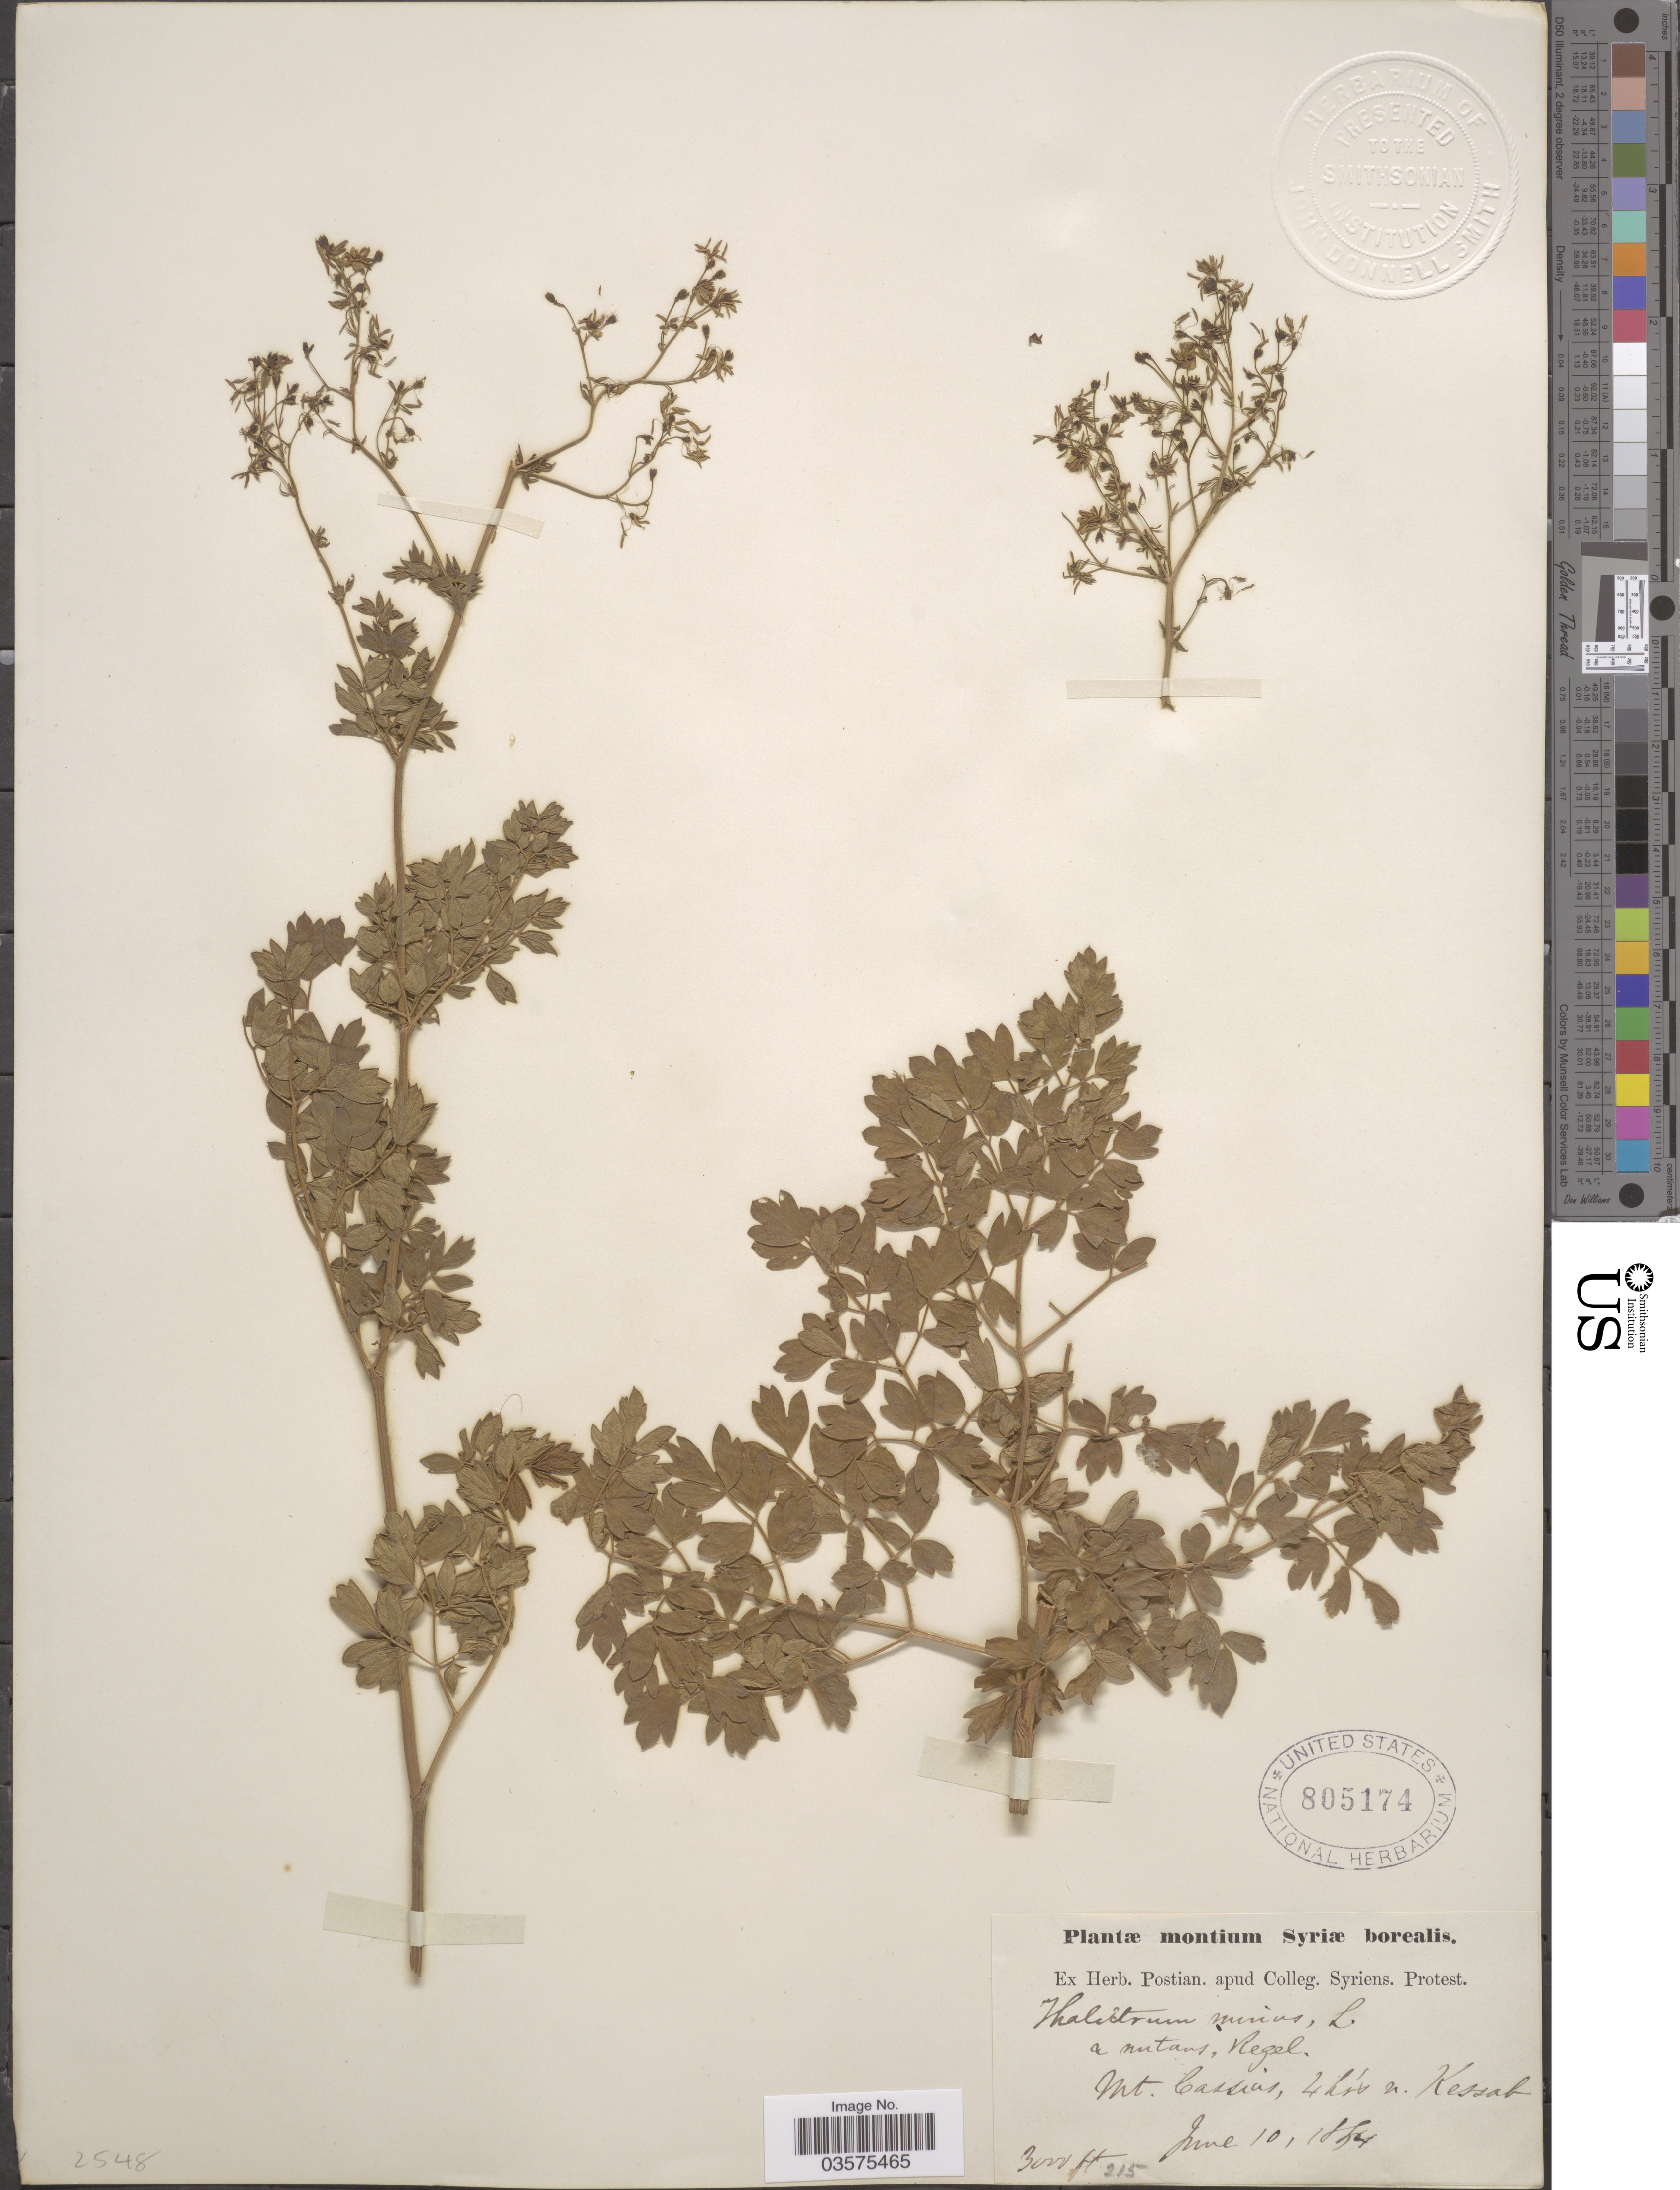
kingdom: Plantae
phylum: Tracheophyta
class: Magnoliopsida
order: Ranunculales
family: Ranunculaceae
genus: Thalictrum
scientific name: Thalictrum minus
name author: L.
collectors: ex herb. Postian. apud Colleg. Syriens. Protest. USE "Fannie P. A. Shepard" (10308853) AS PRIMARY COLLECTOR INSTEAD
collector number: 215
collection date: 1884-06-10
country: Syria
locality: Montium Syriæ borealis. Mt. Cassias, 4 km [interpreted] a. Kessab.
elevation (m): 914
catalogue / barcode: US 805174